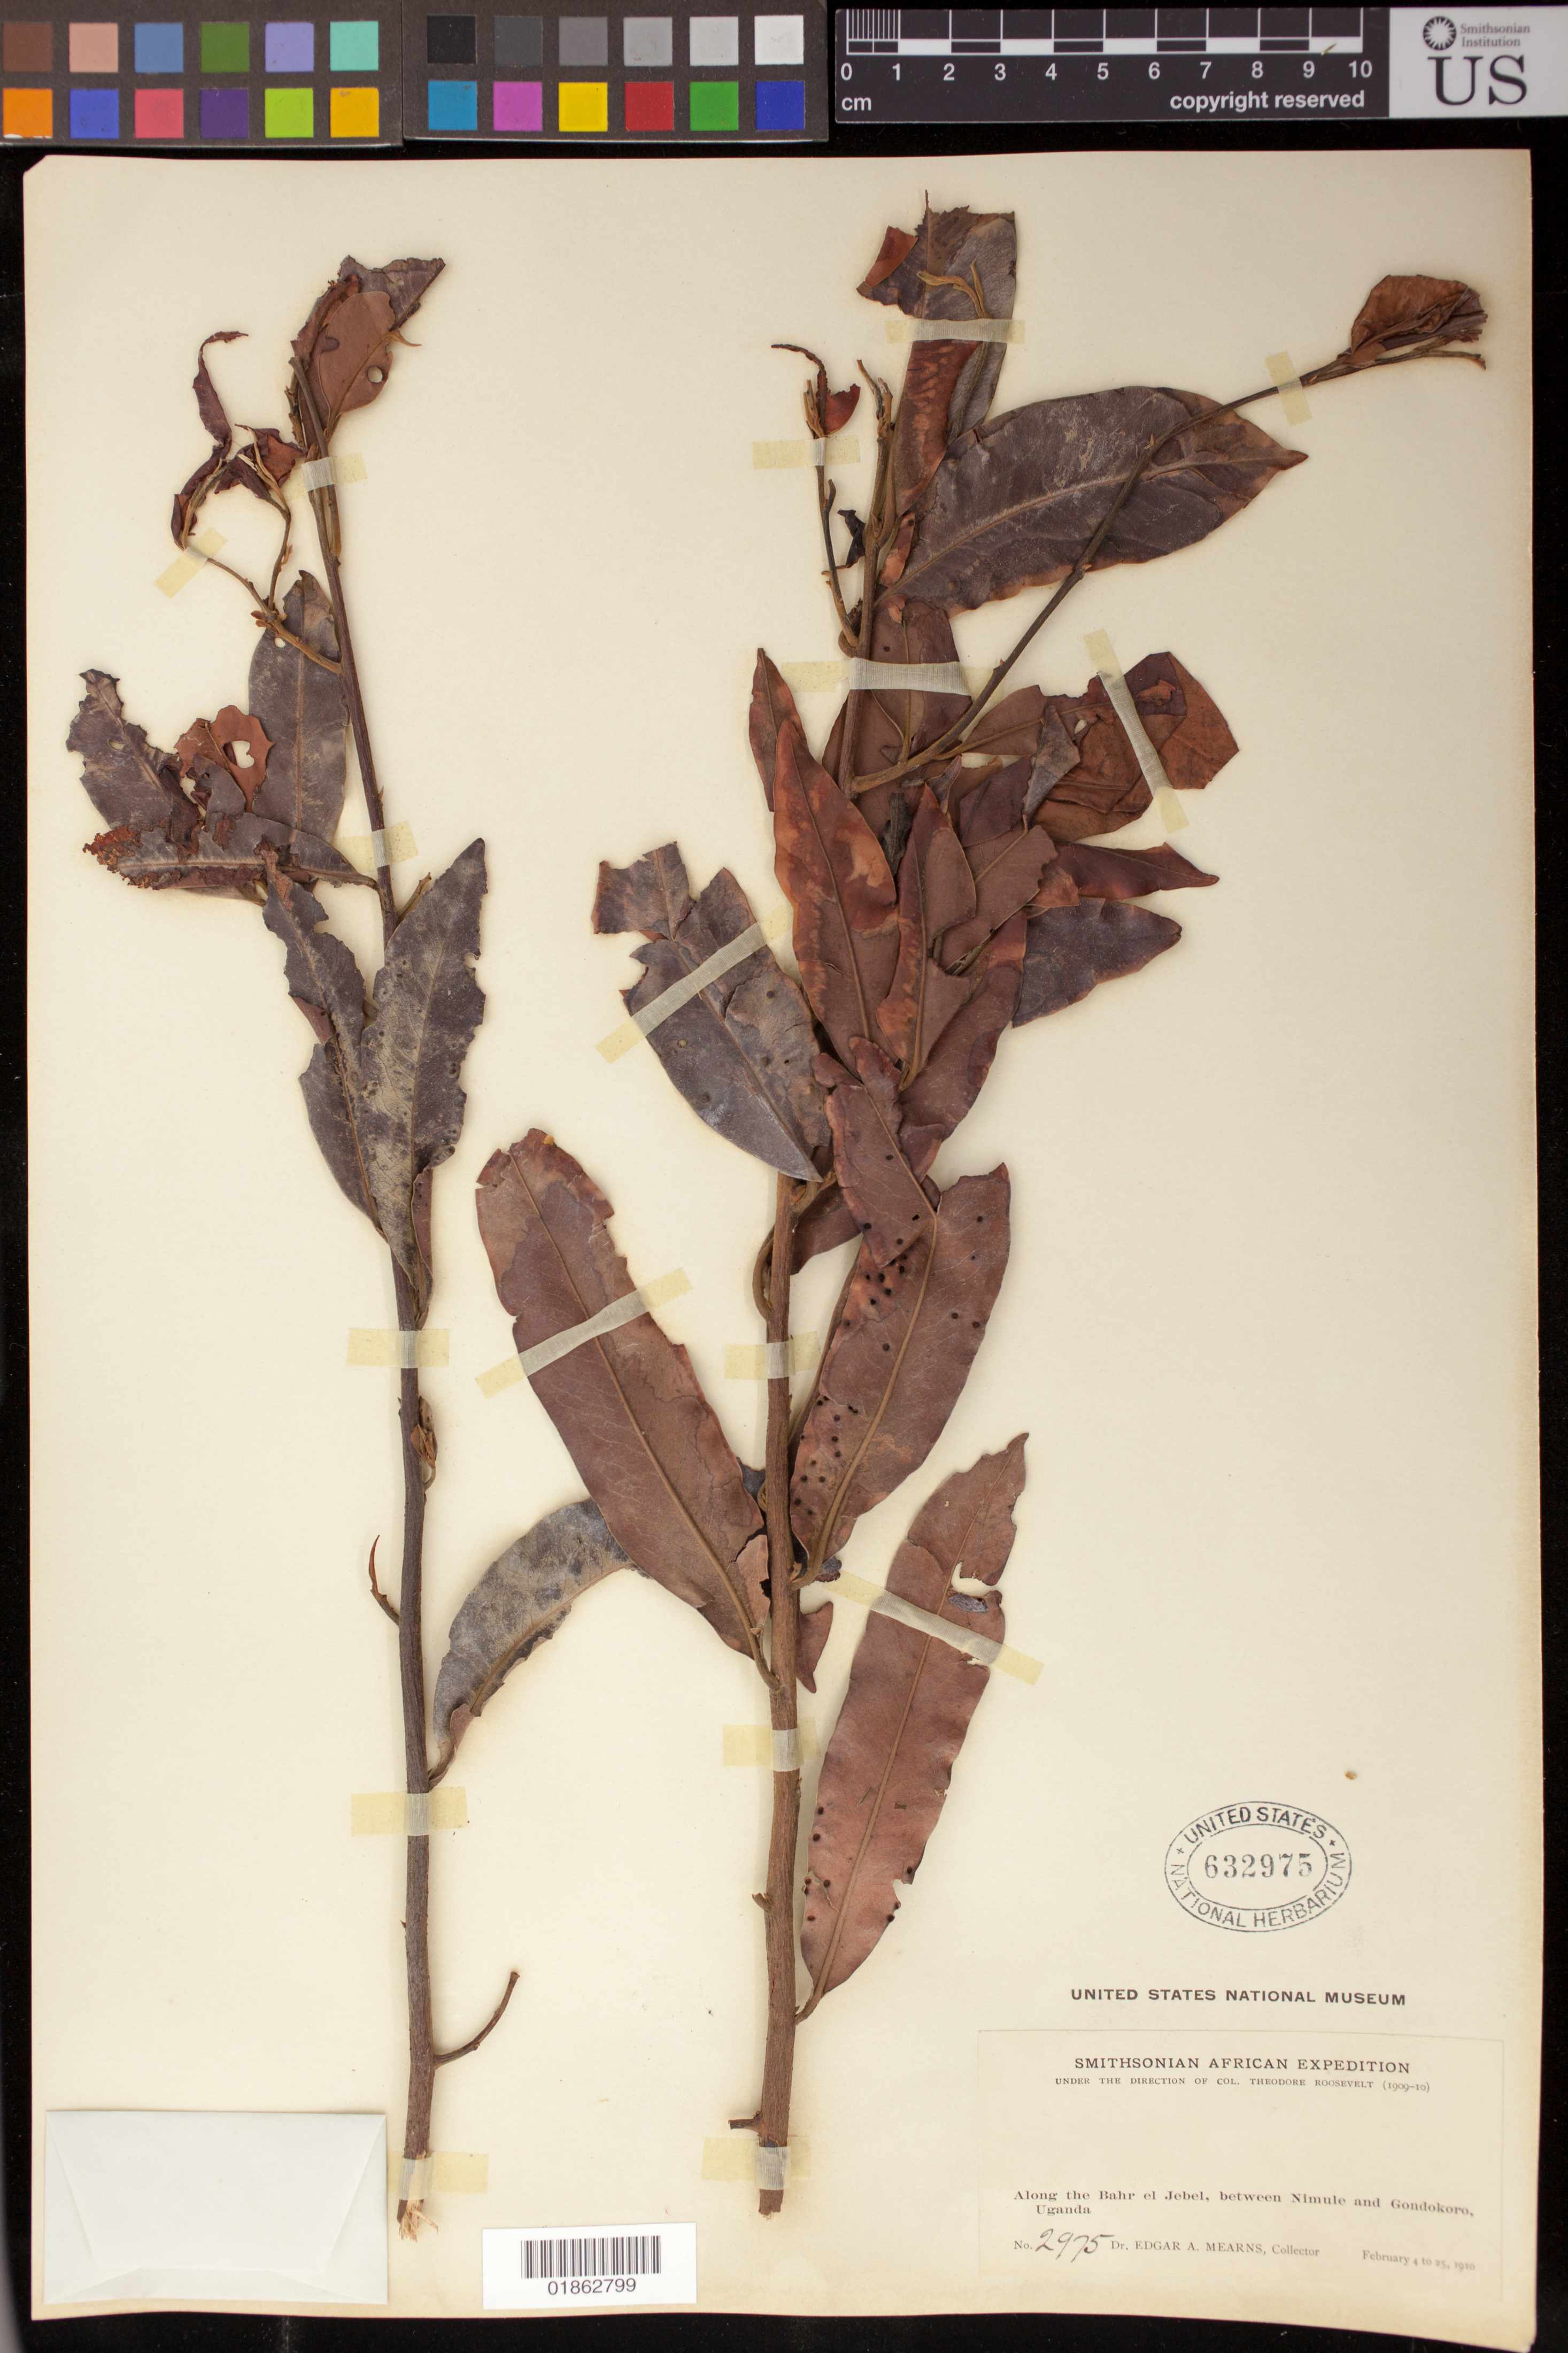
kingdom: Plantae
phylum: Tracheophyta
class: Magnoliopsida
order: Asterales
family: Asteraceae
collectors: E. A. Mearns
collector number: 2975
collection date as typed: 04 Feb 1910 to 25 Feb 1910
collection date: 1910-02-04/1910-02-25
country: Sudan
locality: Along the Bahr el Jebel, between Nimule and Gondokoro, Uganda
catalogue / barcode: US 632975